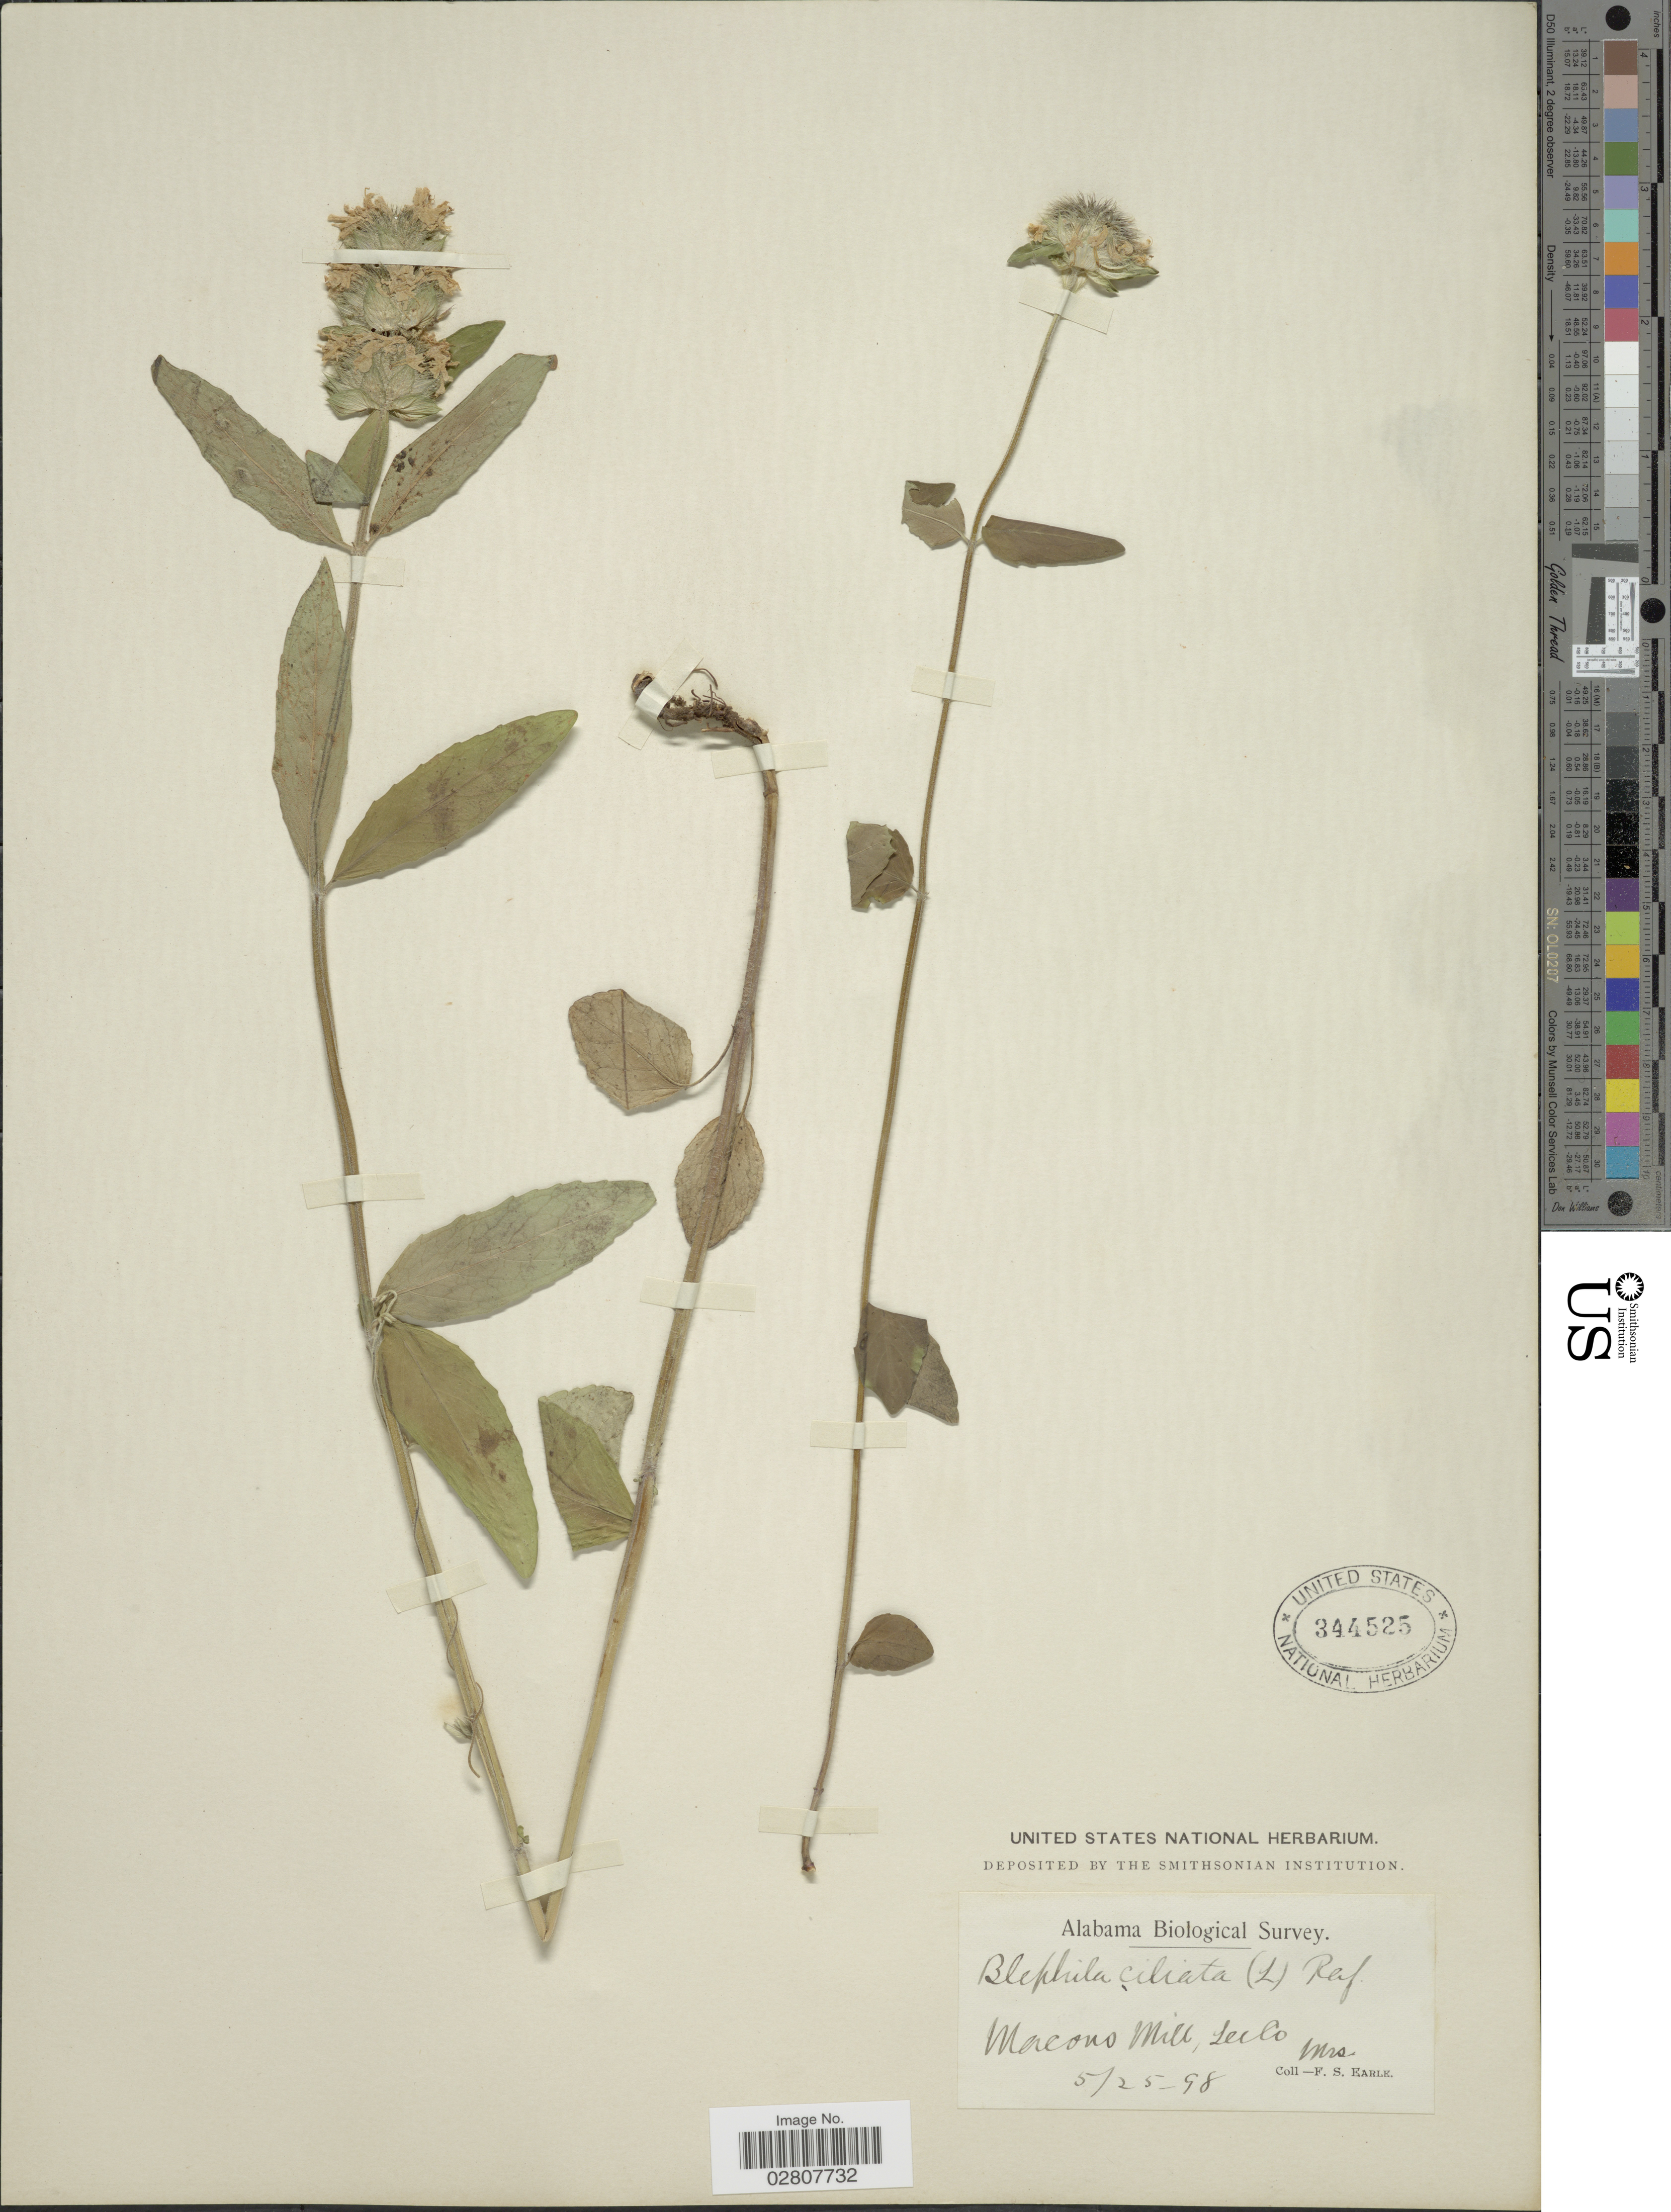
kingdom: Plantae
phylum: Tracheophyta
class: Magnoliopsida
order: Lamiales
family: Lamiaceae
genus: Blephilia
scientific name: Blephilia ciliata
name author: (L.) Raf. ex Benth.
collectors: E. S. Earle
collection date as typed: Transcribed d/m/y: 25/5/98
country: United States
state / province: Alabama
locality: Macono Mill, Lee Co.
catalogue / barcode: US 344525